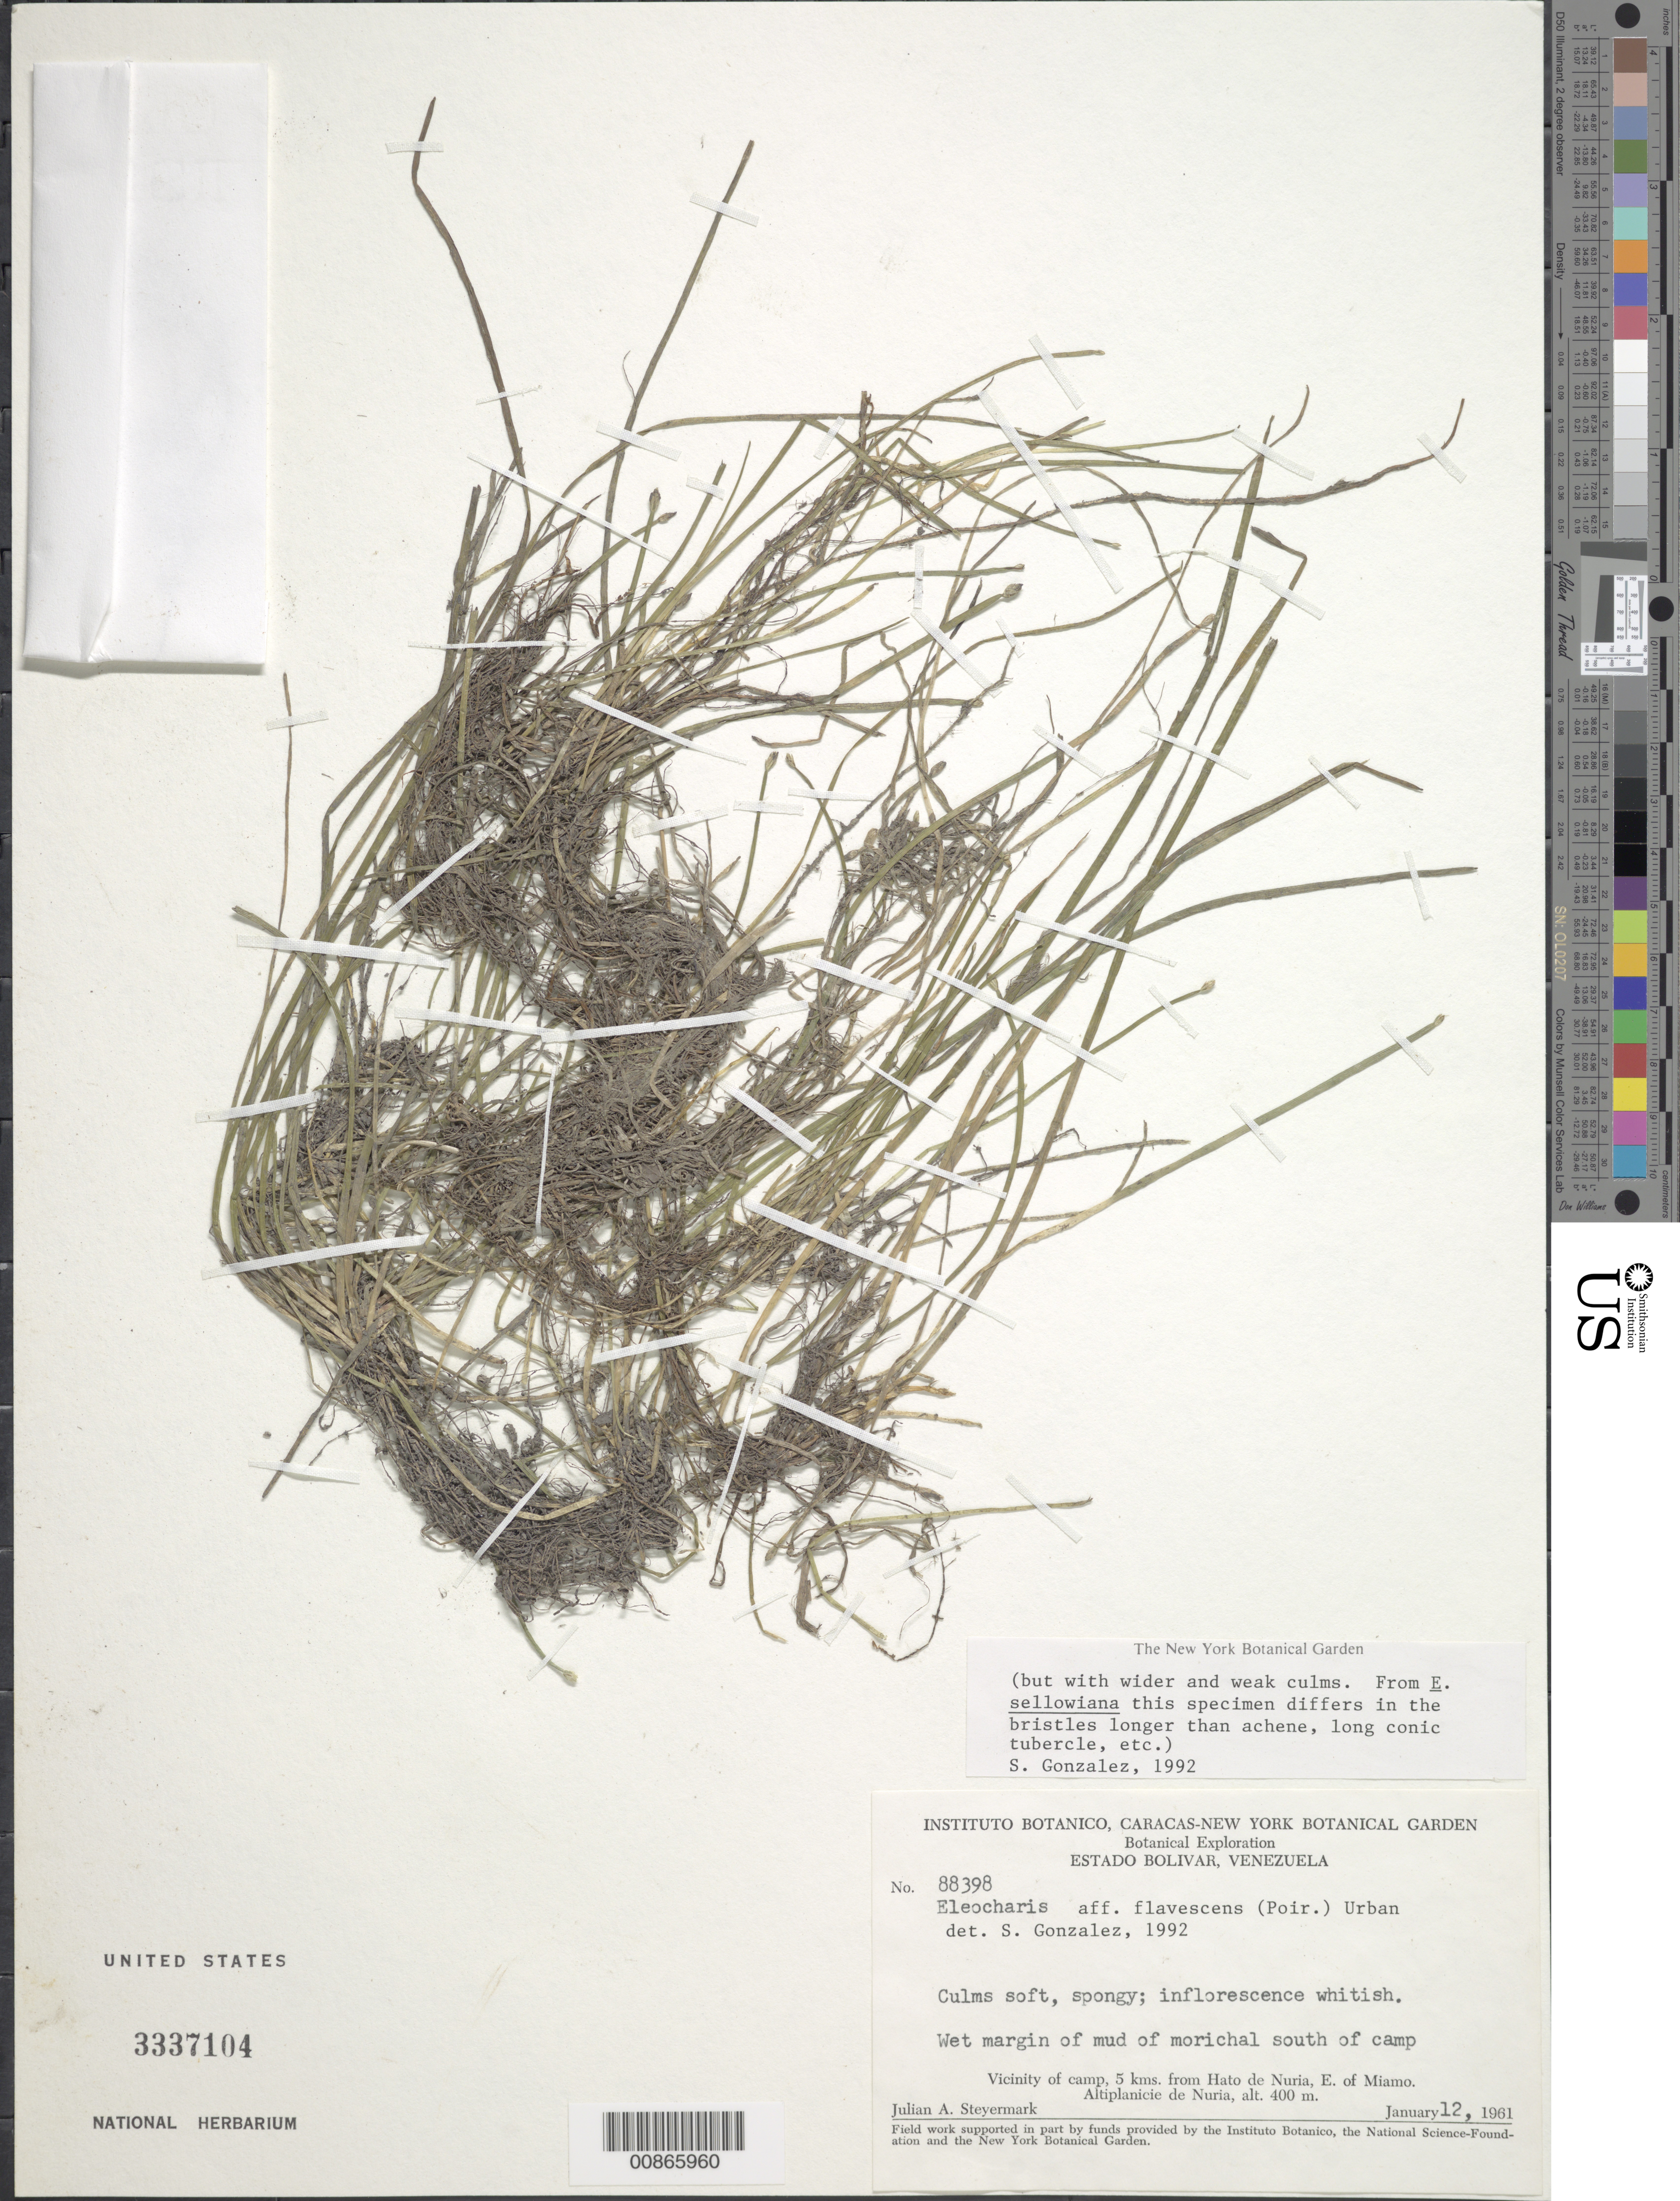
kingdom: Plantae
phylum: Tracheophyta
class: Liliopsida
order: Poales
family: Cyperaceae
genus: Eleocharis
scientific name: Eleocharis flavescens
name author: (Poir.) Urb.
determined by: Gonzalez, Sophie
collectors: J. Steyermark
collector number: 88398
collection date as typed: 12-Jan-61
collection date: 1961-01-12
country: Venezuela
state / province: Bolívar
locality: Hato de Nuria, 5 km from; E of Miamo, Altiplanicie de Nuria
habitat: Wet margin of mud of morichal S of camp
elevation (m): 400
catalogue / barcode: US 3337104